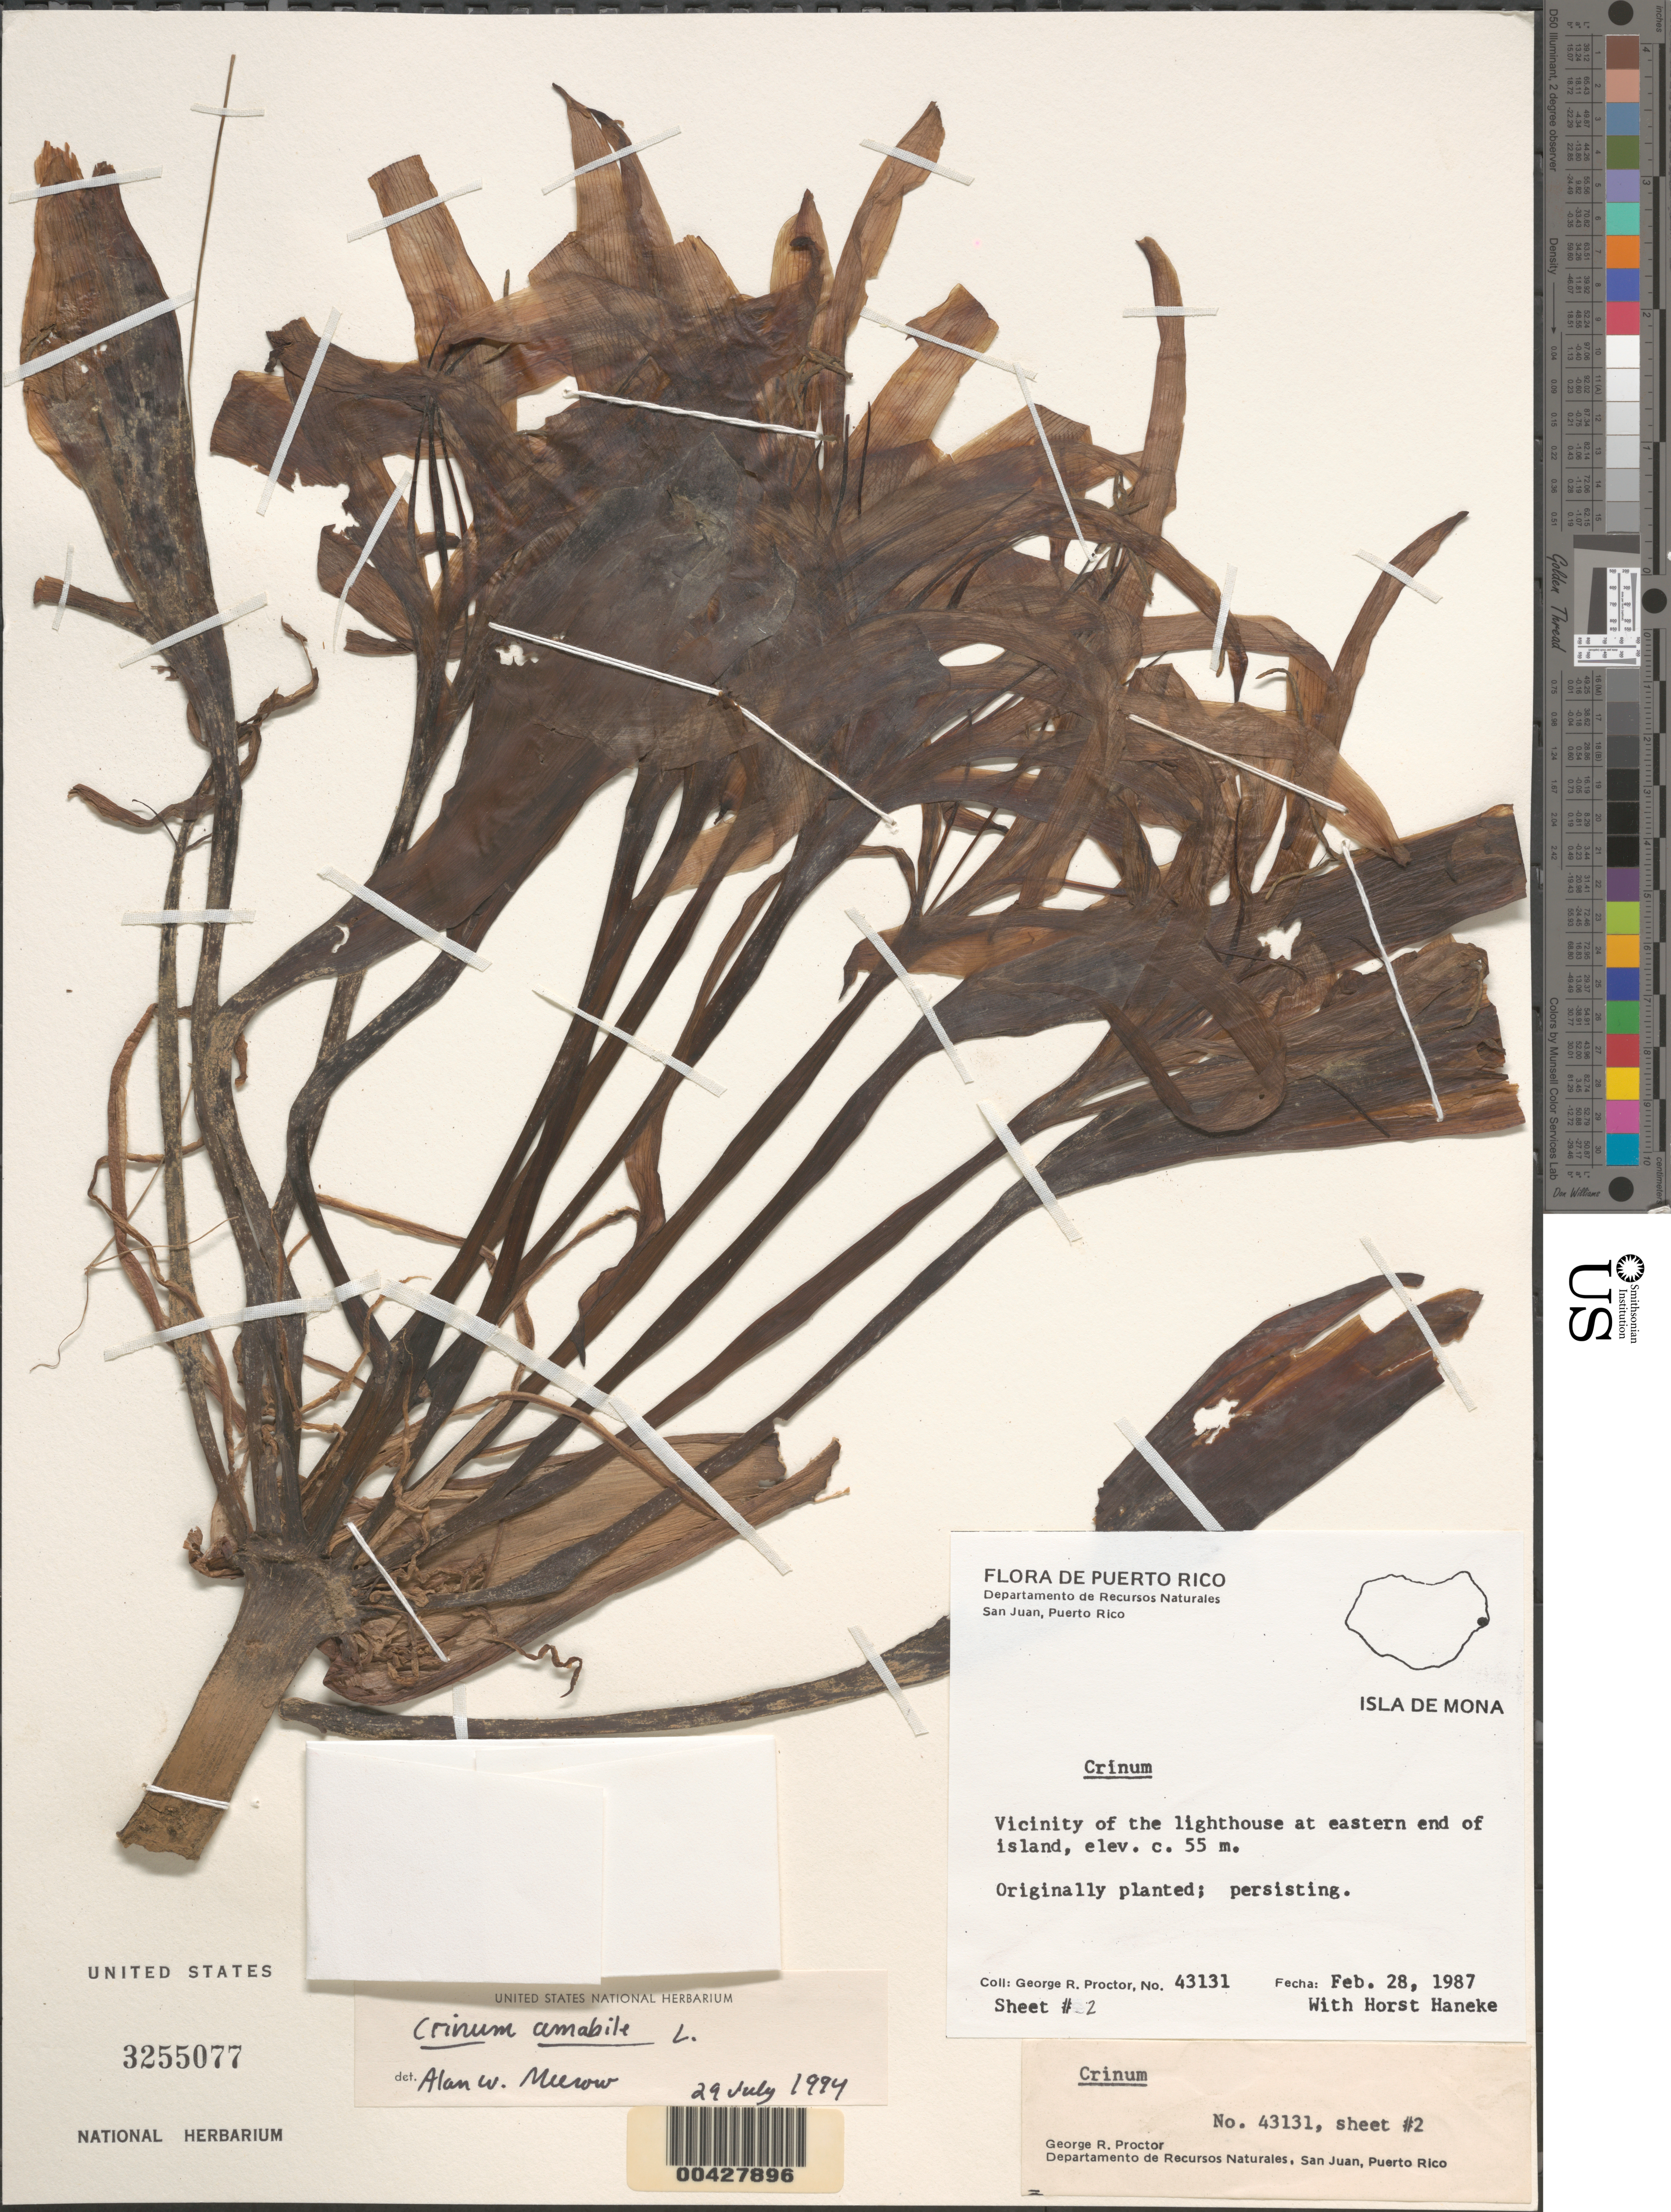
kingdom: Plantae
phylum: Tracheophyta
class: Liliopsida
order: Asparagales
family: Amaryllidaceae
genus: Crinum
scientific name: Crinum x amabile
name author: Donn ex Ker Gawl.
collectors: G. R. Proctor & H. Haneke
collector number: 43131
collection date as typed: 28 Feb 1987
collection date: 1987-02-28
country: Puerto Rico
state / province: Mayaguëz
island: Mona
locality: Isla de mona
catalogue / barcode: US 3255077